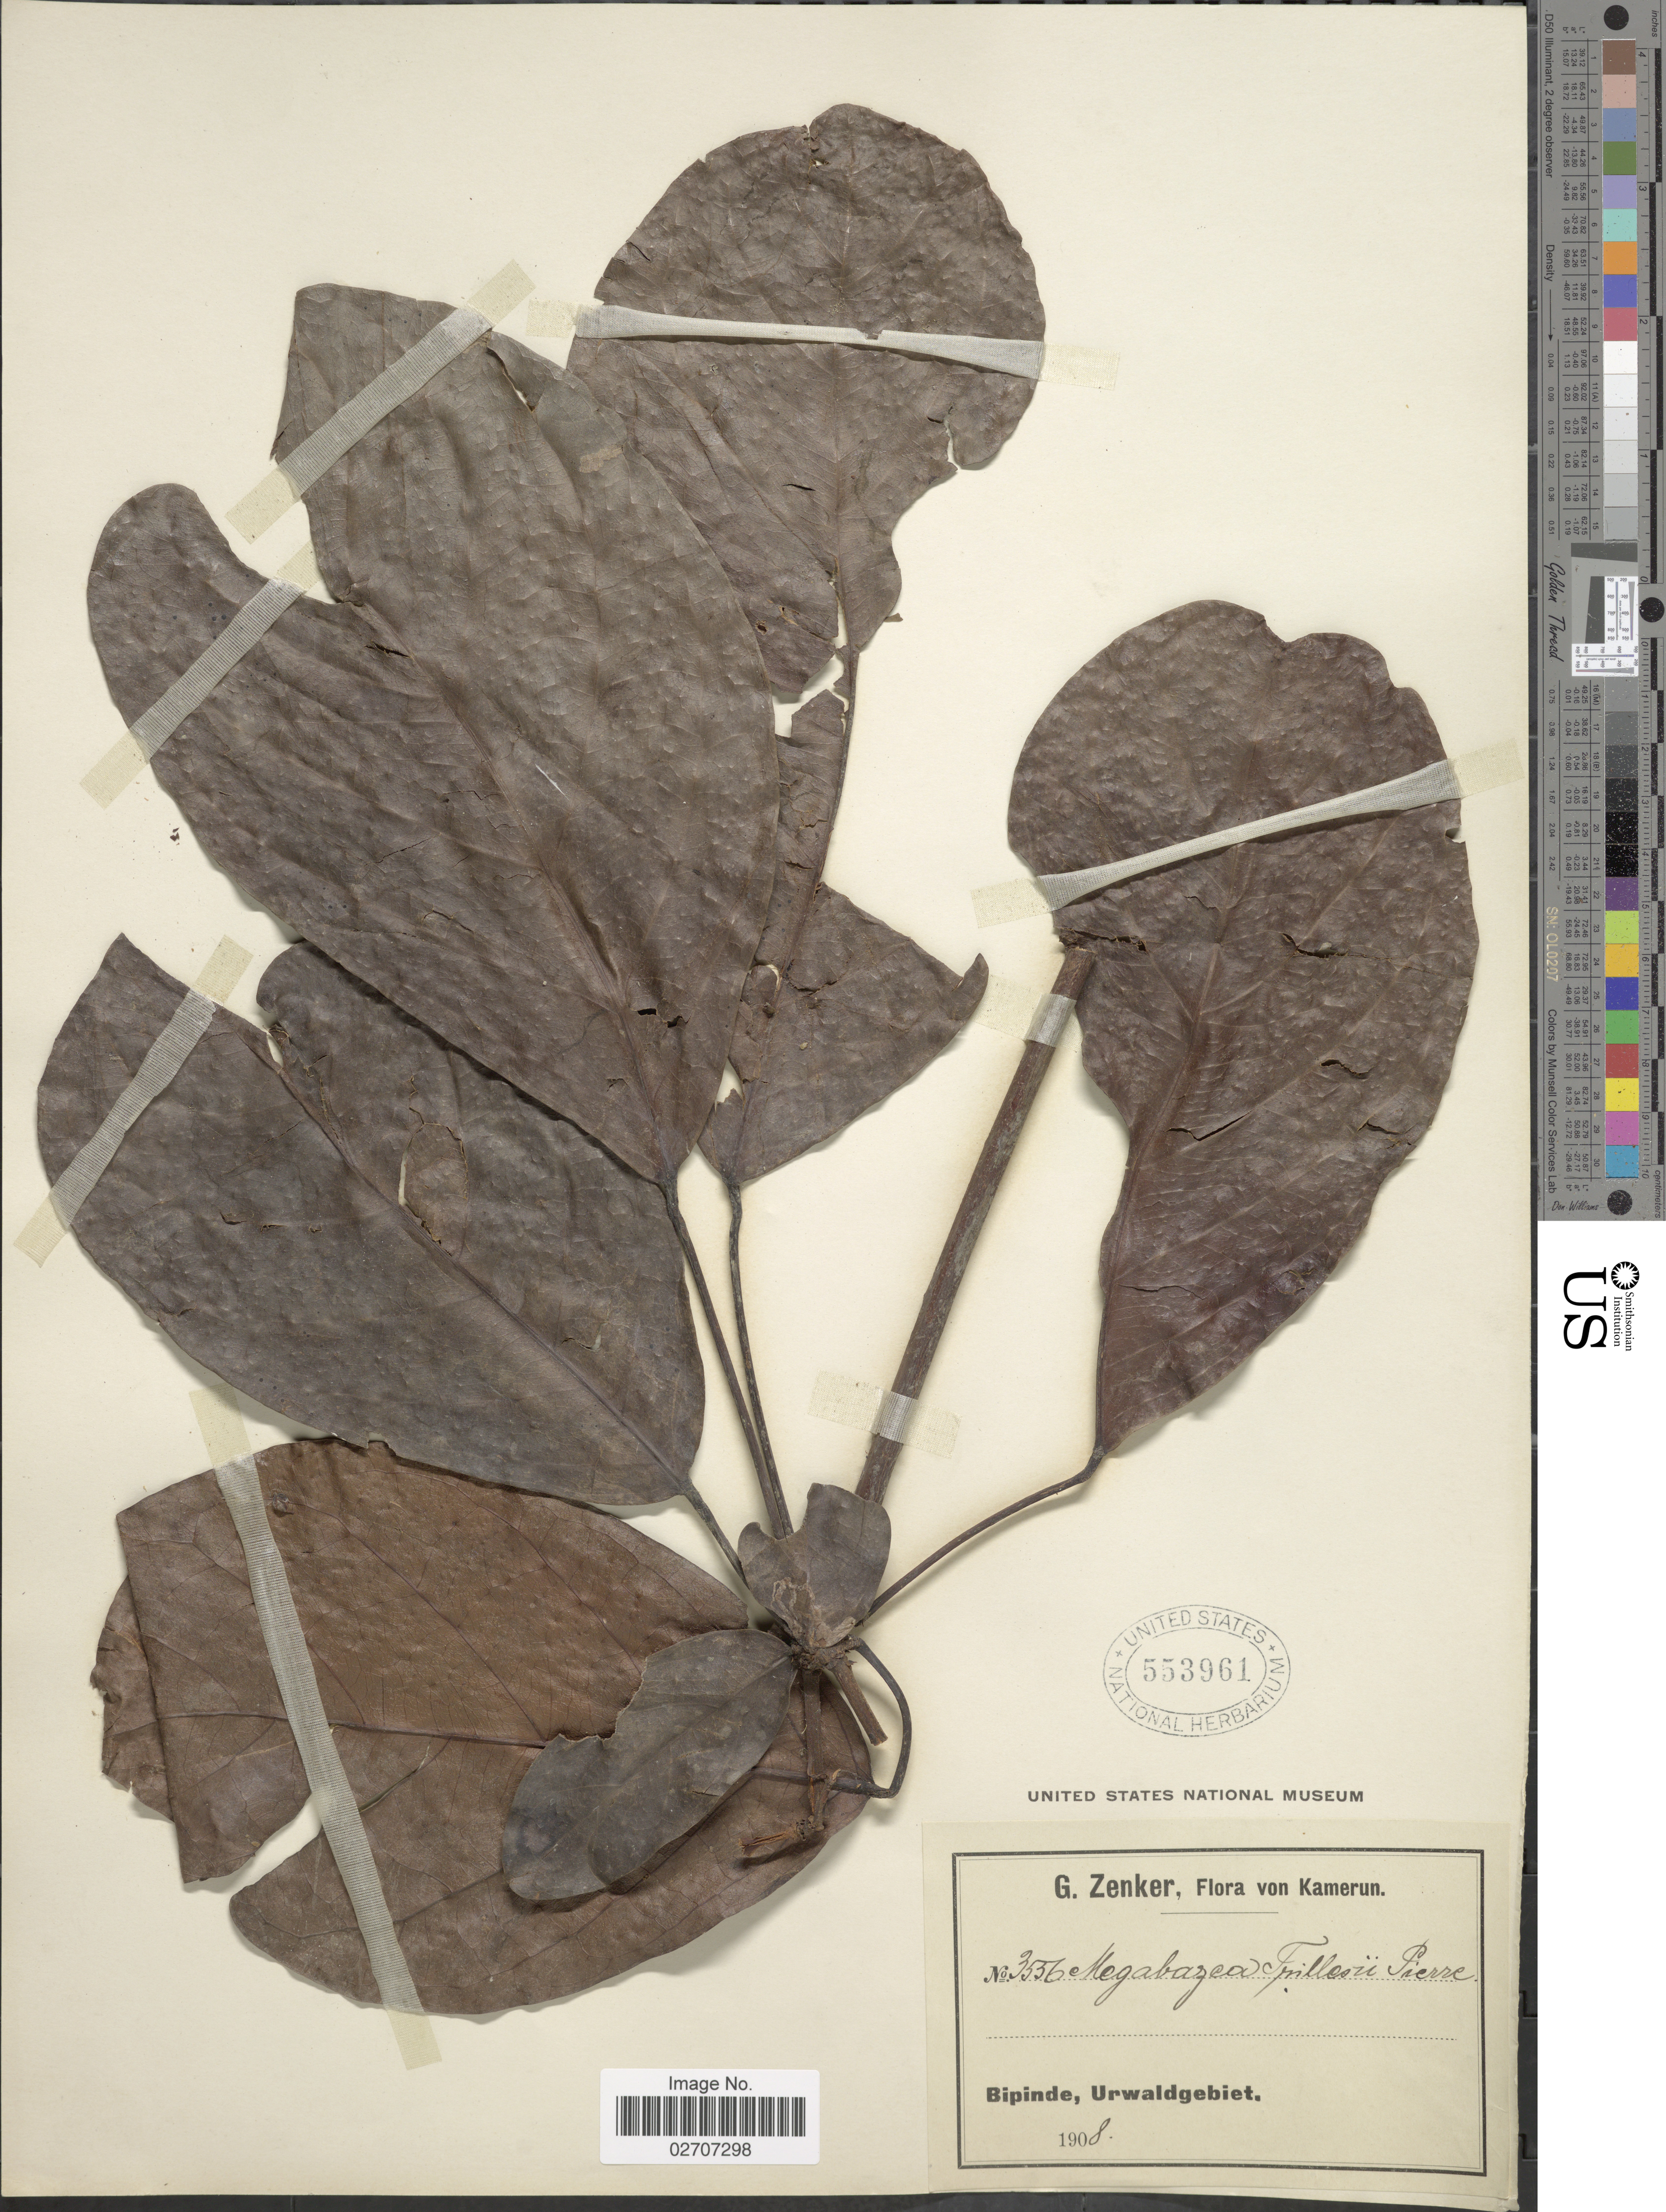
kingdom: Plantae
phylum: Tracheophyta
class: Magnoliopsida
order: Malpighiales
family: Phyllanthaceae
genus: Megabaria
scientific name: Megabaria trillesii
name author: Pierre ex Hutch.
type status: Syntype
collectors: G. A. Zenker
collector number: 3556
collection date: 1908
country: Cameroon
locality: Kamerun, Bipinde, Urwaldgebiet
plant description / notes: Syntype?? (one of several numbers cited) of Megabaria trillesii?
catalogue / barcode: US 553961